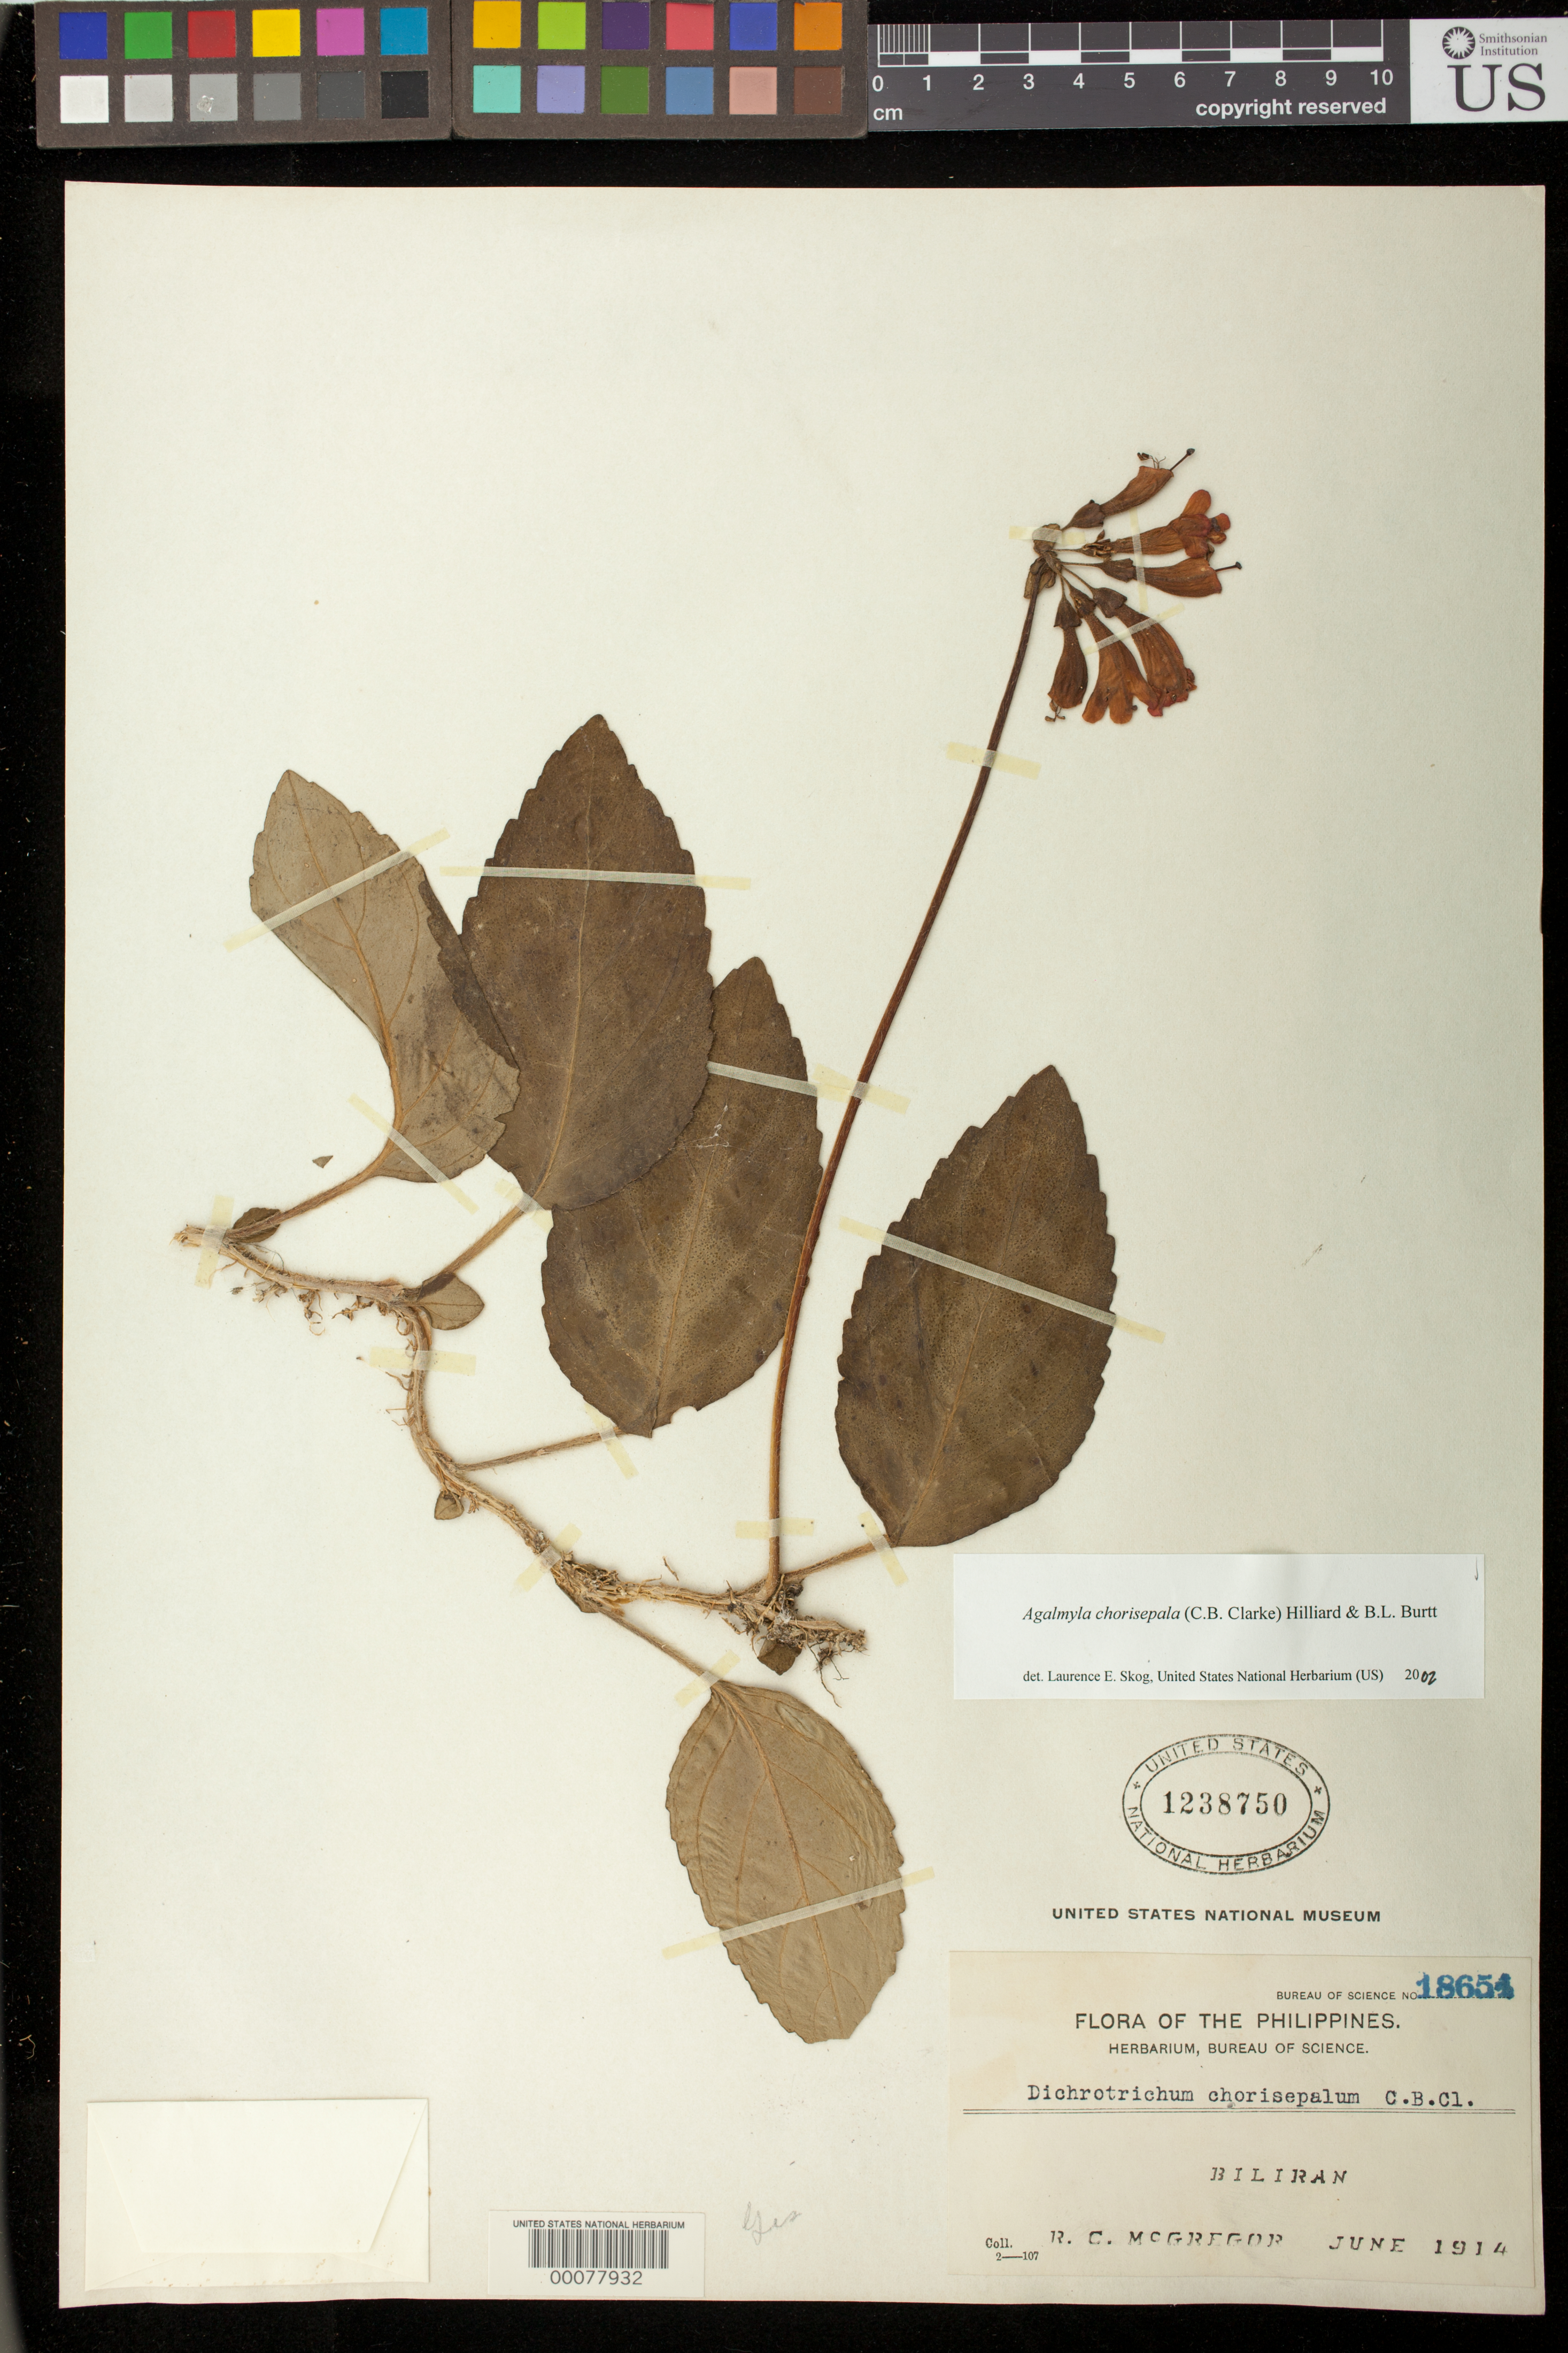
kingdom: Plantae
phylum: Tracheophyta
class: Magnoliopsida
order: Lamiales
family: Gesneriaceae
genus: Agalmyla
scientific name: Agalmyla chorisepala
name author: (C.B. Clarke) Hilliard & B.L. Burtt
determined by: Skog, Laurence E.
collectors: R. C. McGregor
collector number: Bur. Sci. 18654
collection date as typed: Jun 1914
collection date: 1914-06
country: Philippines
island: Biliran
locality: Biliran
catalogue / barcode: US 1238750